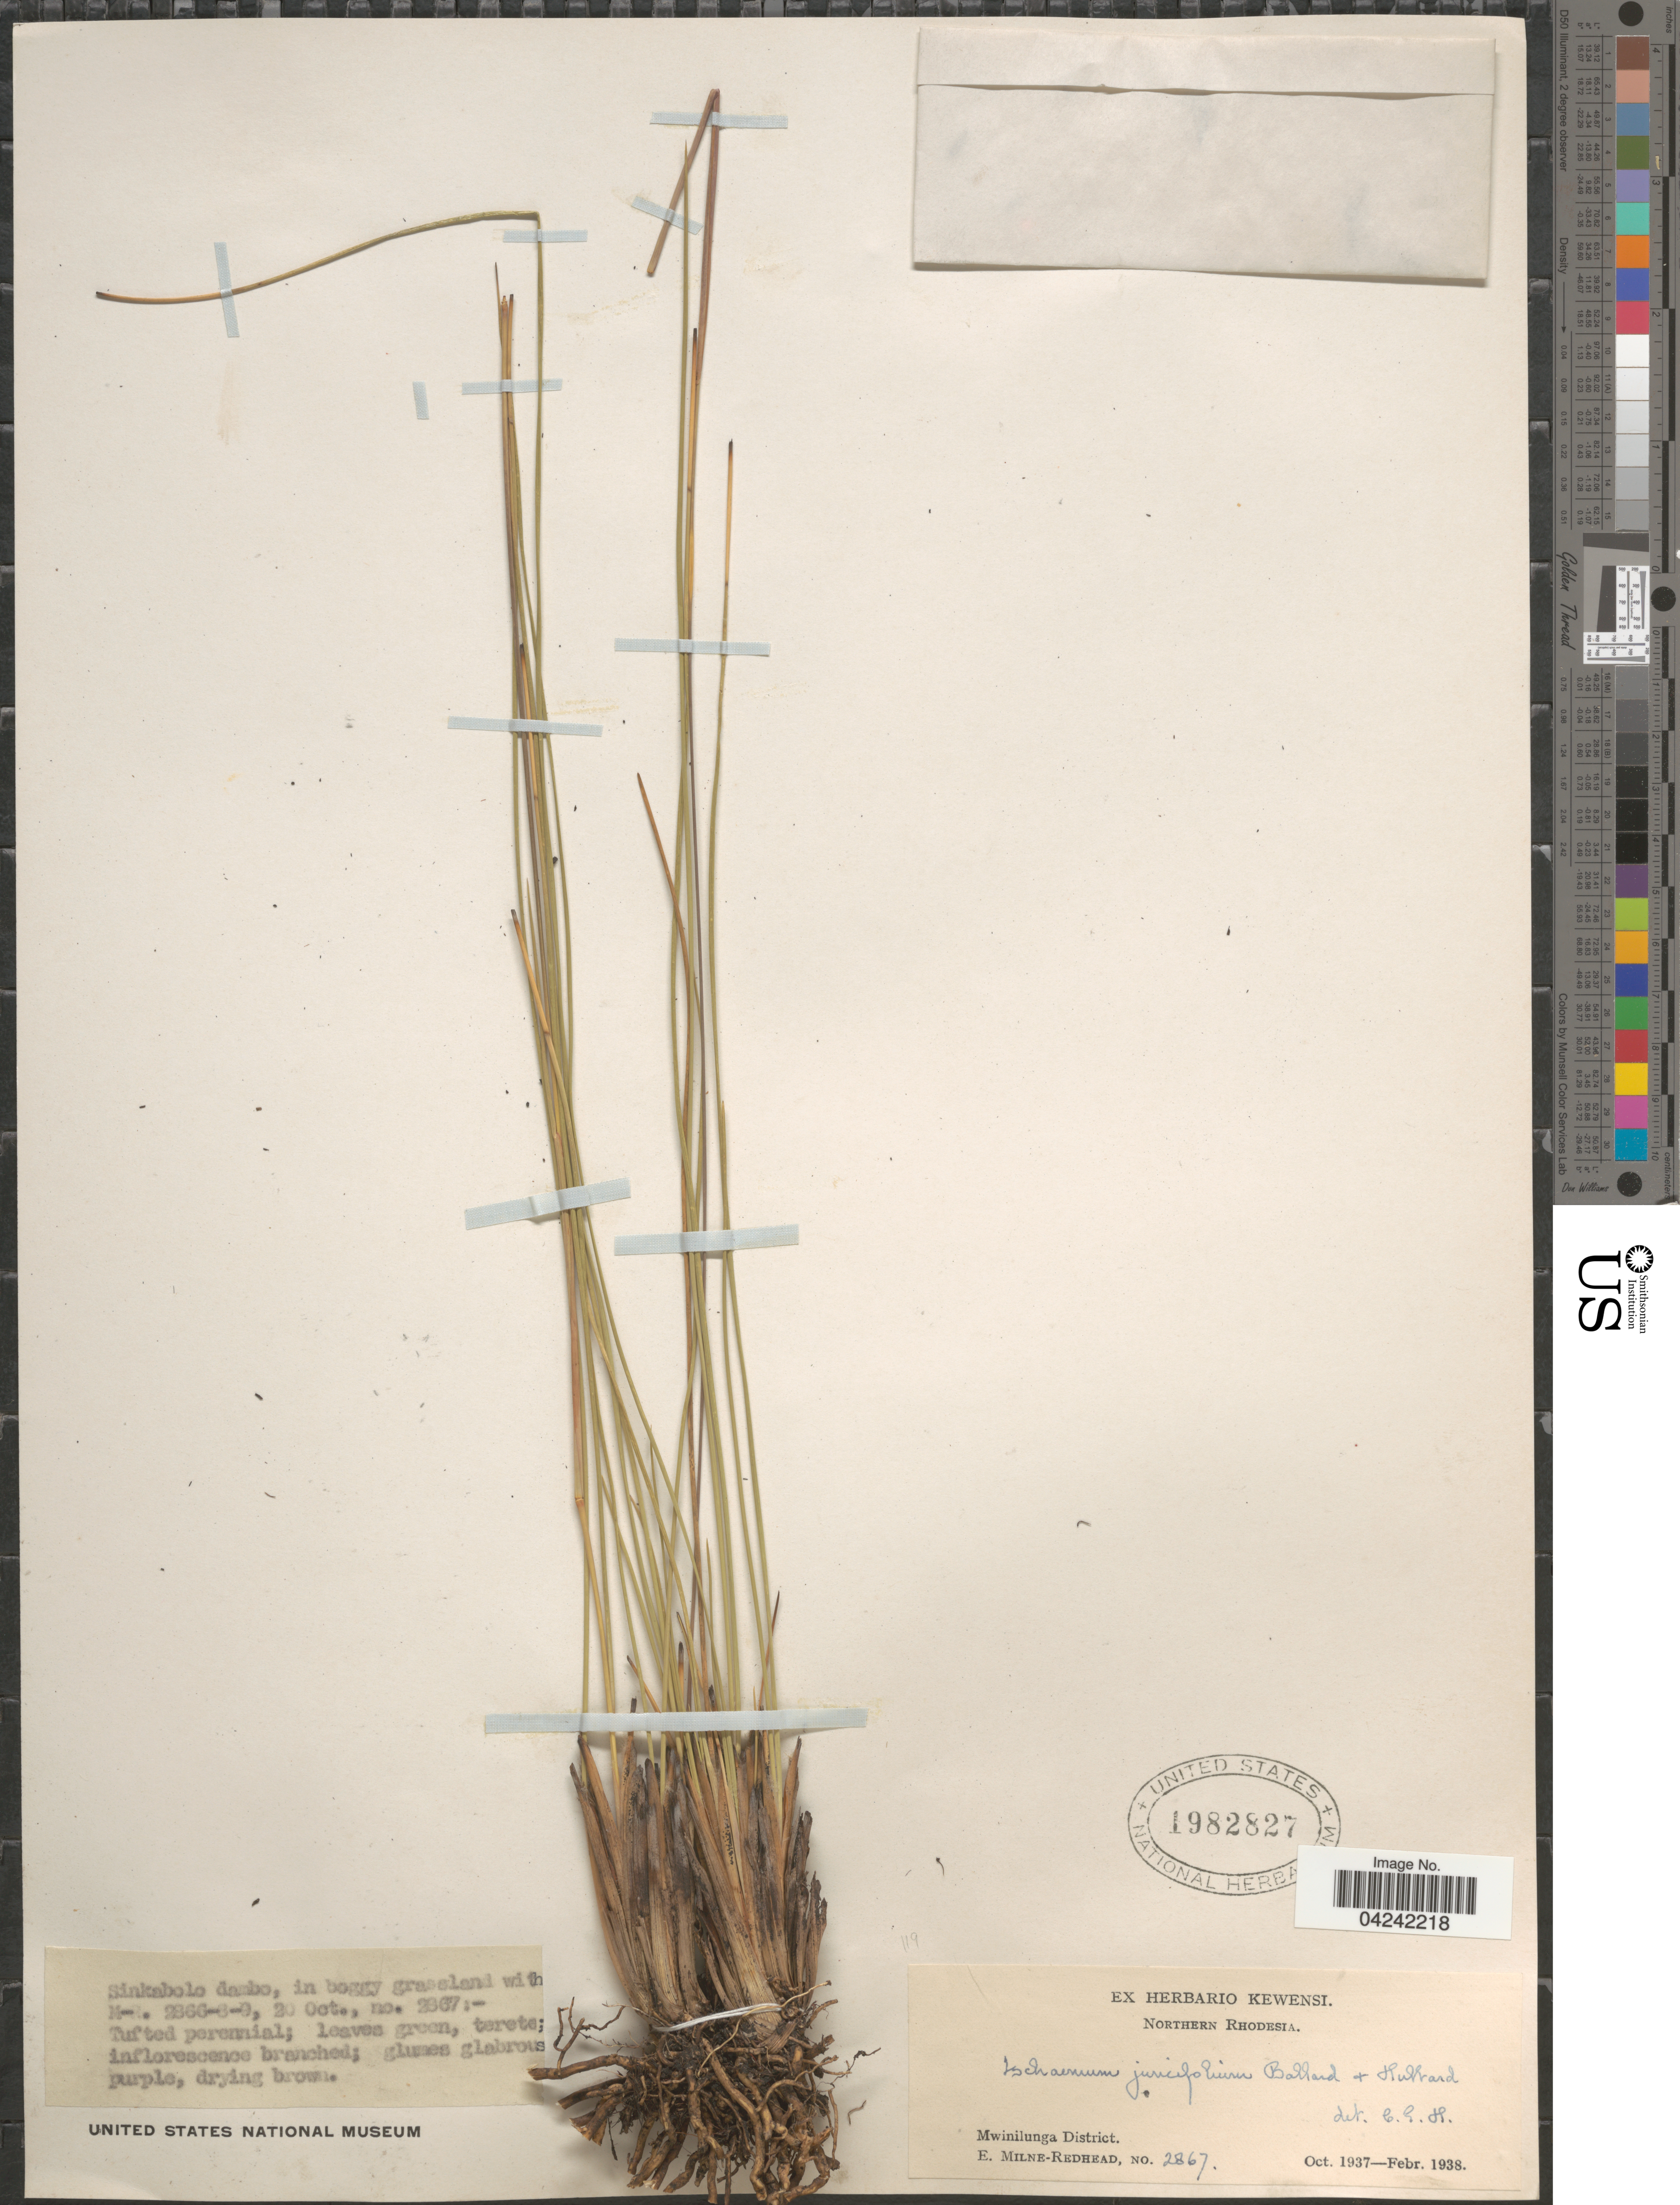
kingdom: Plantae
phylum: Tracheophyta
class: Liliopsida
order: Poales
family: Poaceae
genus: Phacelurus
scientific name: Phacelurus franksae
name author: (J.M. Wood) Clayton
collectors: E. W. Milne-Redhead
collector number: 2867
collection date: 1937-10/1938-02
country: Zambia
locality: Northern Rhodesia. Mwinilunga District.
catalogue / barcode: US 1982827